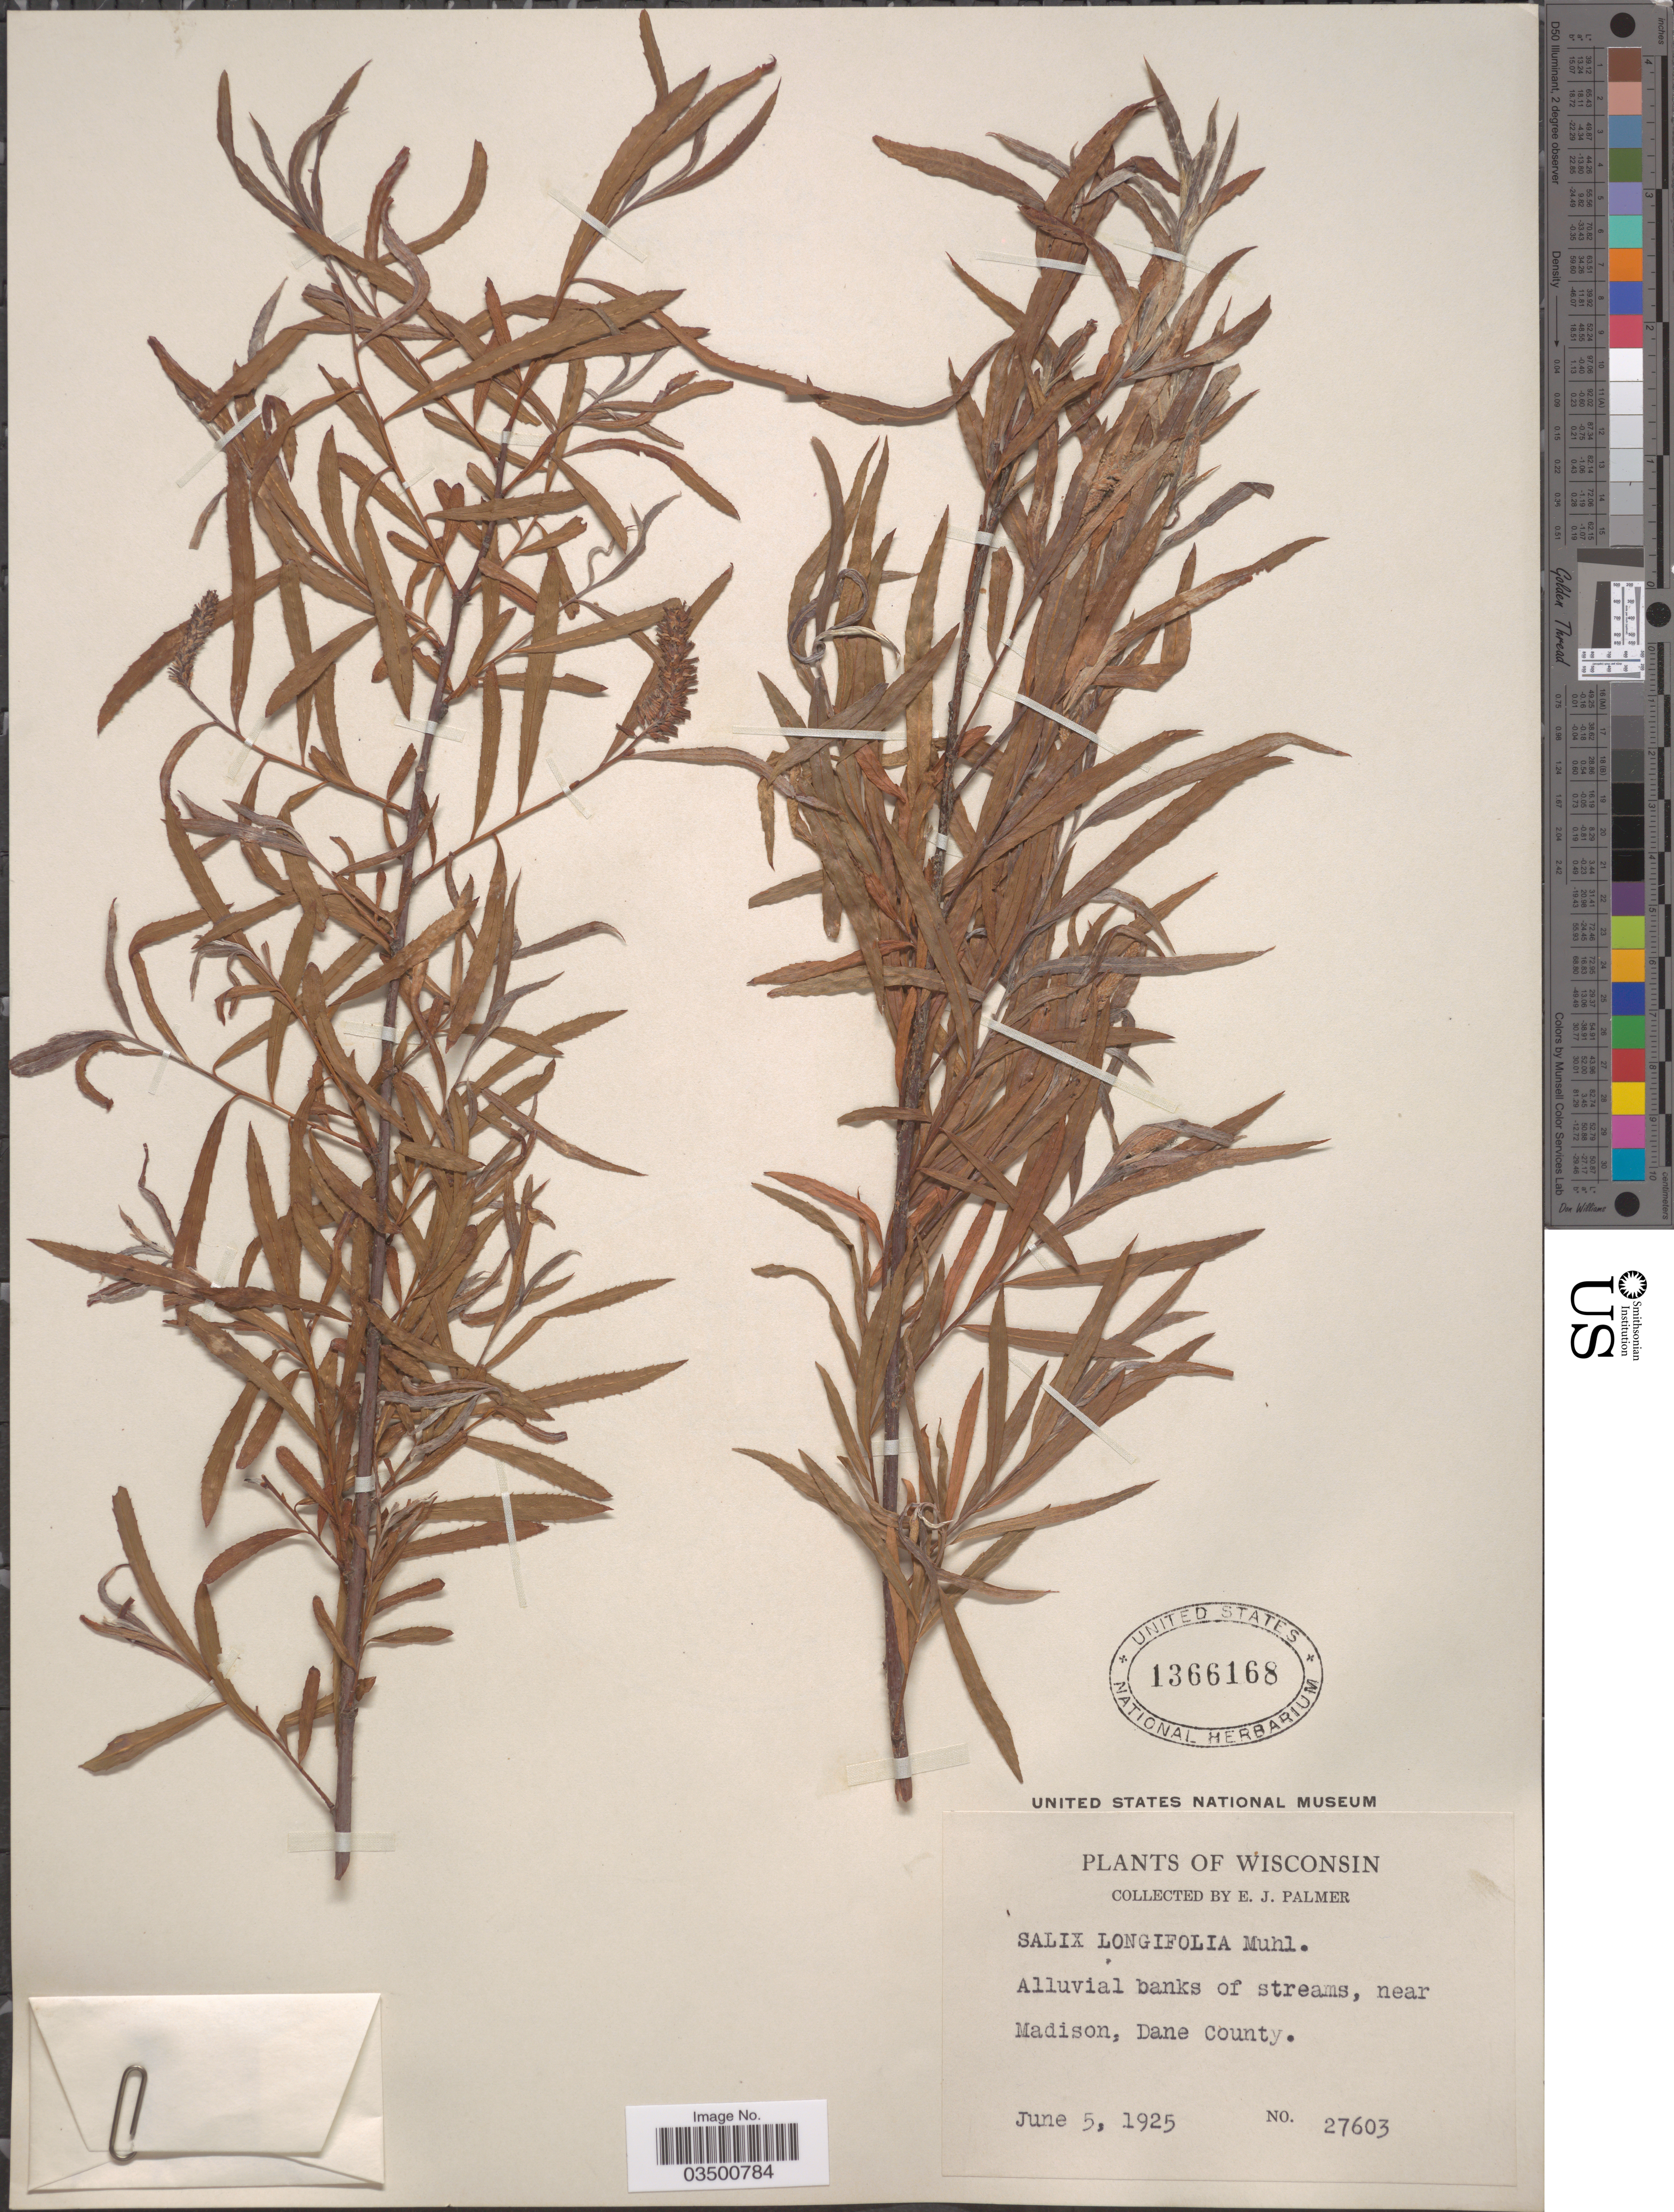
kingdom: Plantae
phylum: Tracheophyta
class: Magnoliopsida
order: Malpighiales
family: Salicaceae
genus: Salix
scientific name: Salix interior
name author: Rowlee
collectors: E. J. Palmer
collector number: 27603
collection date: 1925-06-05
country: United States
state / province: Wisconsin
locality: Alluvial banks of stream, near Madison, Dane County.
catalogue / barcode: US 1366168